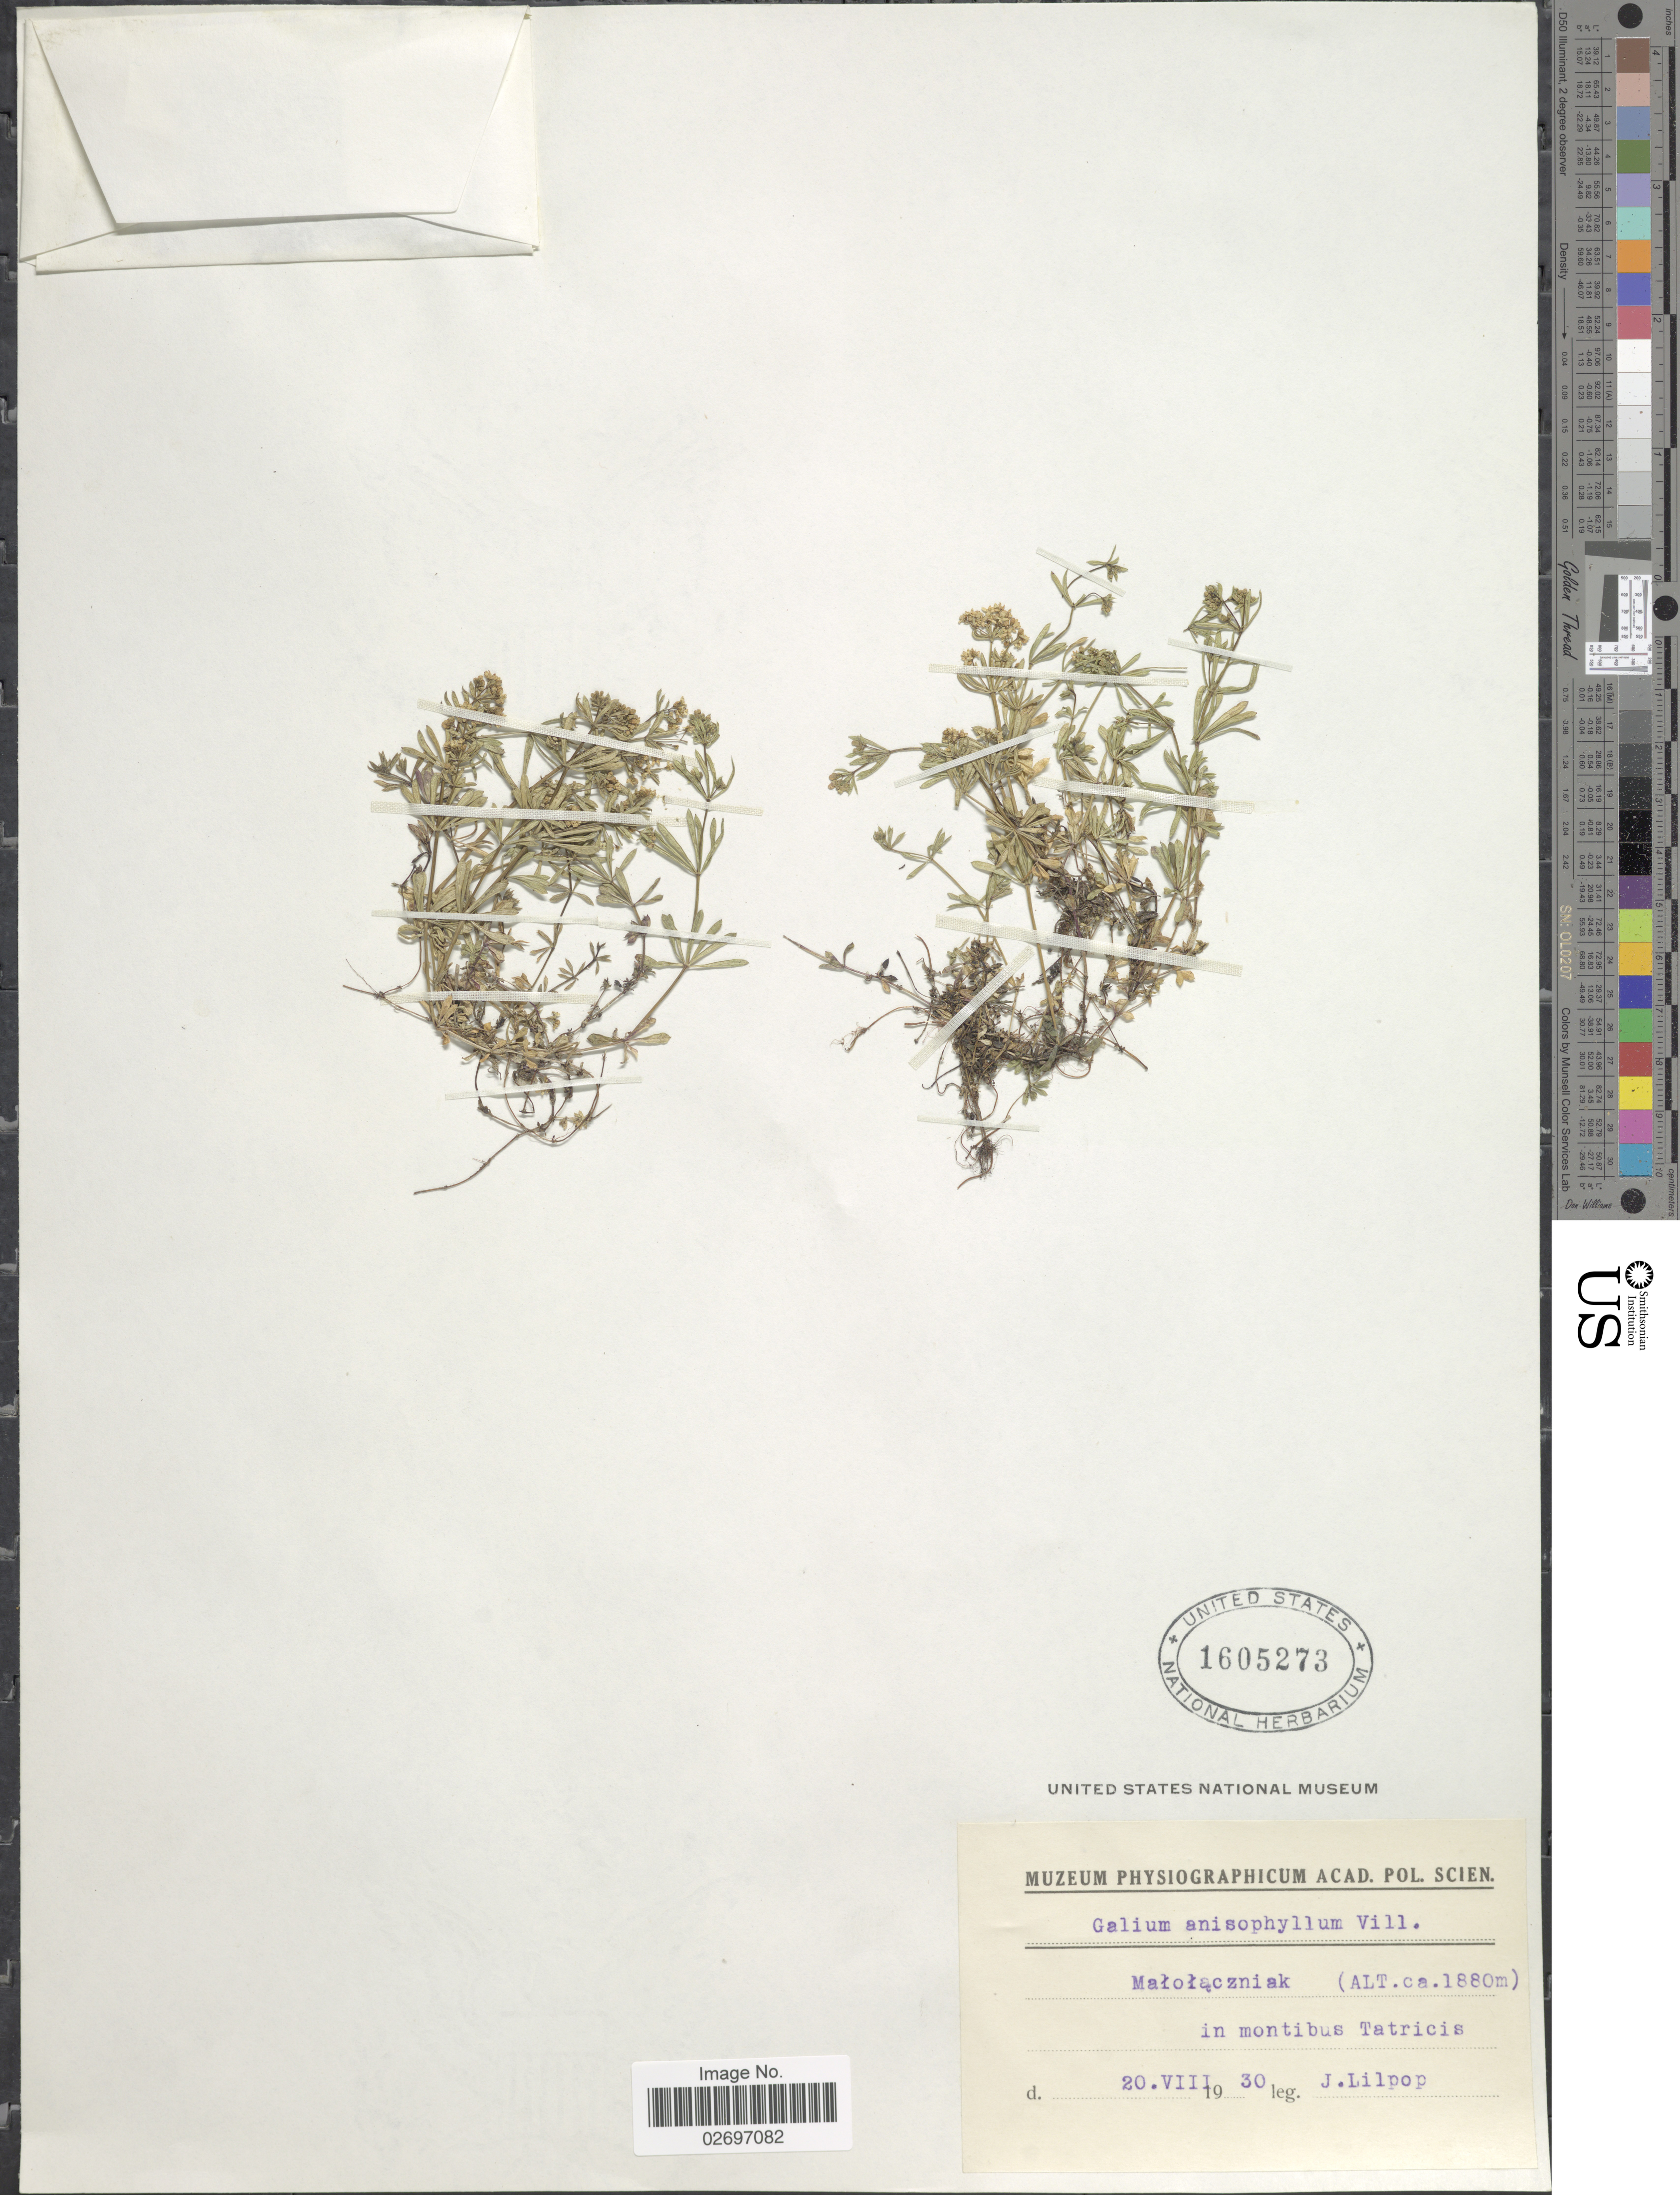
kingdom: Plantae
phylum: Tracheophyta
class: Magnoliopsida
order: Gentianales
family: Rubiaceae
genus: Galium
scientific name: Galium anisophyllum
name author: Vill.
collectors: J. Lilpop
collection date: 1930-08-20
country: Poland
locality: Malolaczniak, montibus Tatricis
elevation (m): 1880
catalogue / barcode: US 1605273